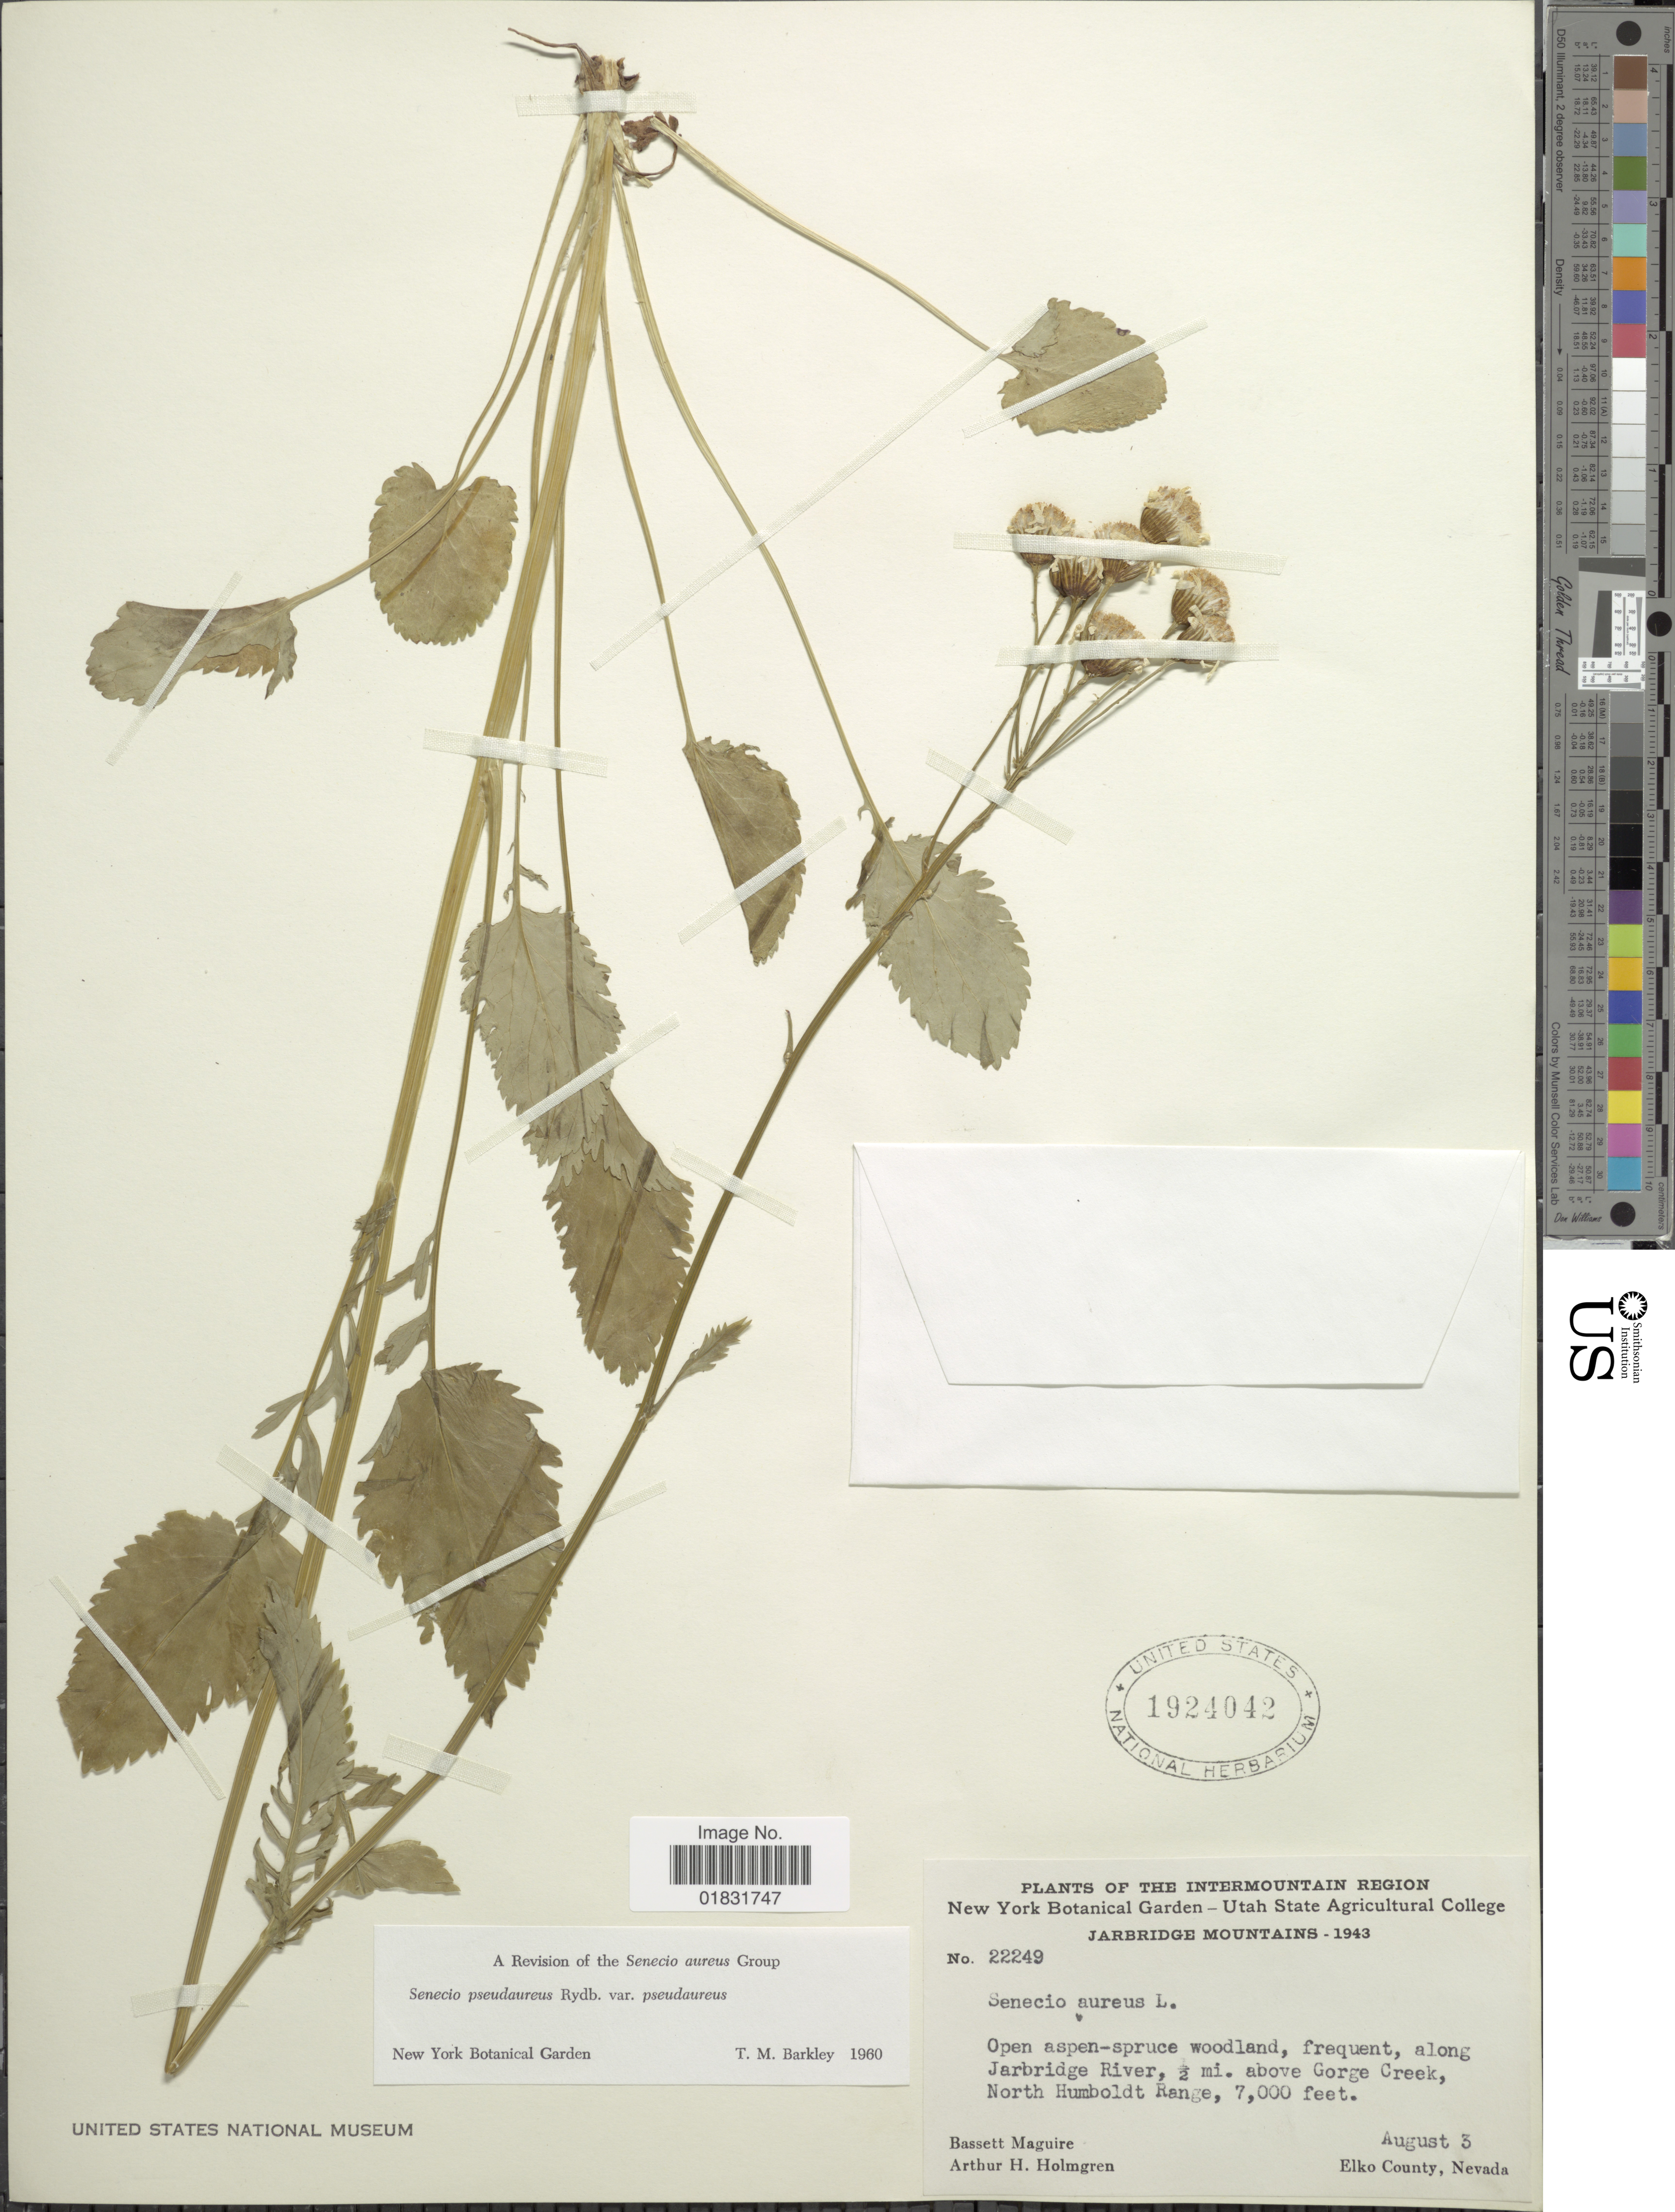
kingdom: Plantae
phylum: Tracheophyta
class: Magnoliopsida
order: Asterales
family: Asteraceae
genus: Packera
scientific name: Packera pseudaurea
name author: (Rydb.) W.A. Weber & Á. Löve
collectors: B. Maguire & A. H. Holmgren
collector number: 22249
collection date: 1943-08-03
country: United States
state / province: Nevada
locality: The Intermountain Region, Open aspen-spuce woodland, frequent. along Jarbridge River, ½ mi. above Gorge Creek, North Humboldt Range, Elko County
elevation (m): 2134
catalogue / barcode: US 1924042